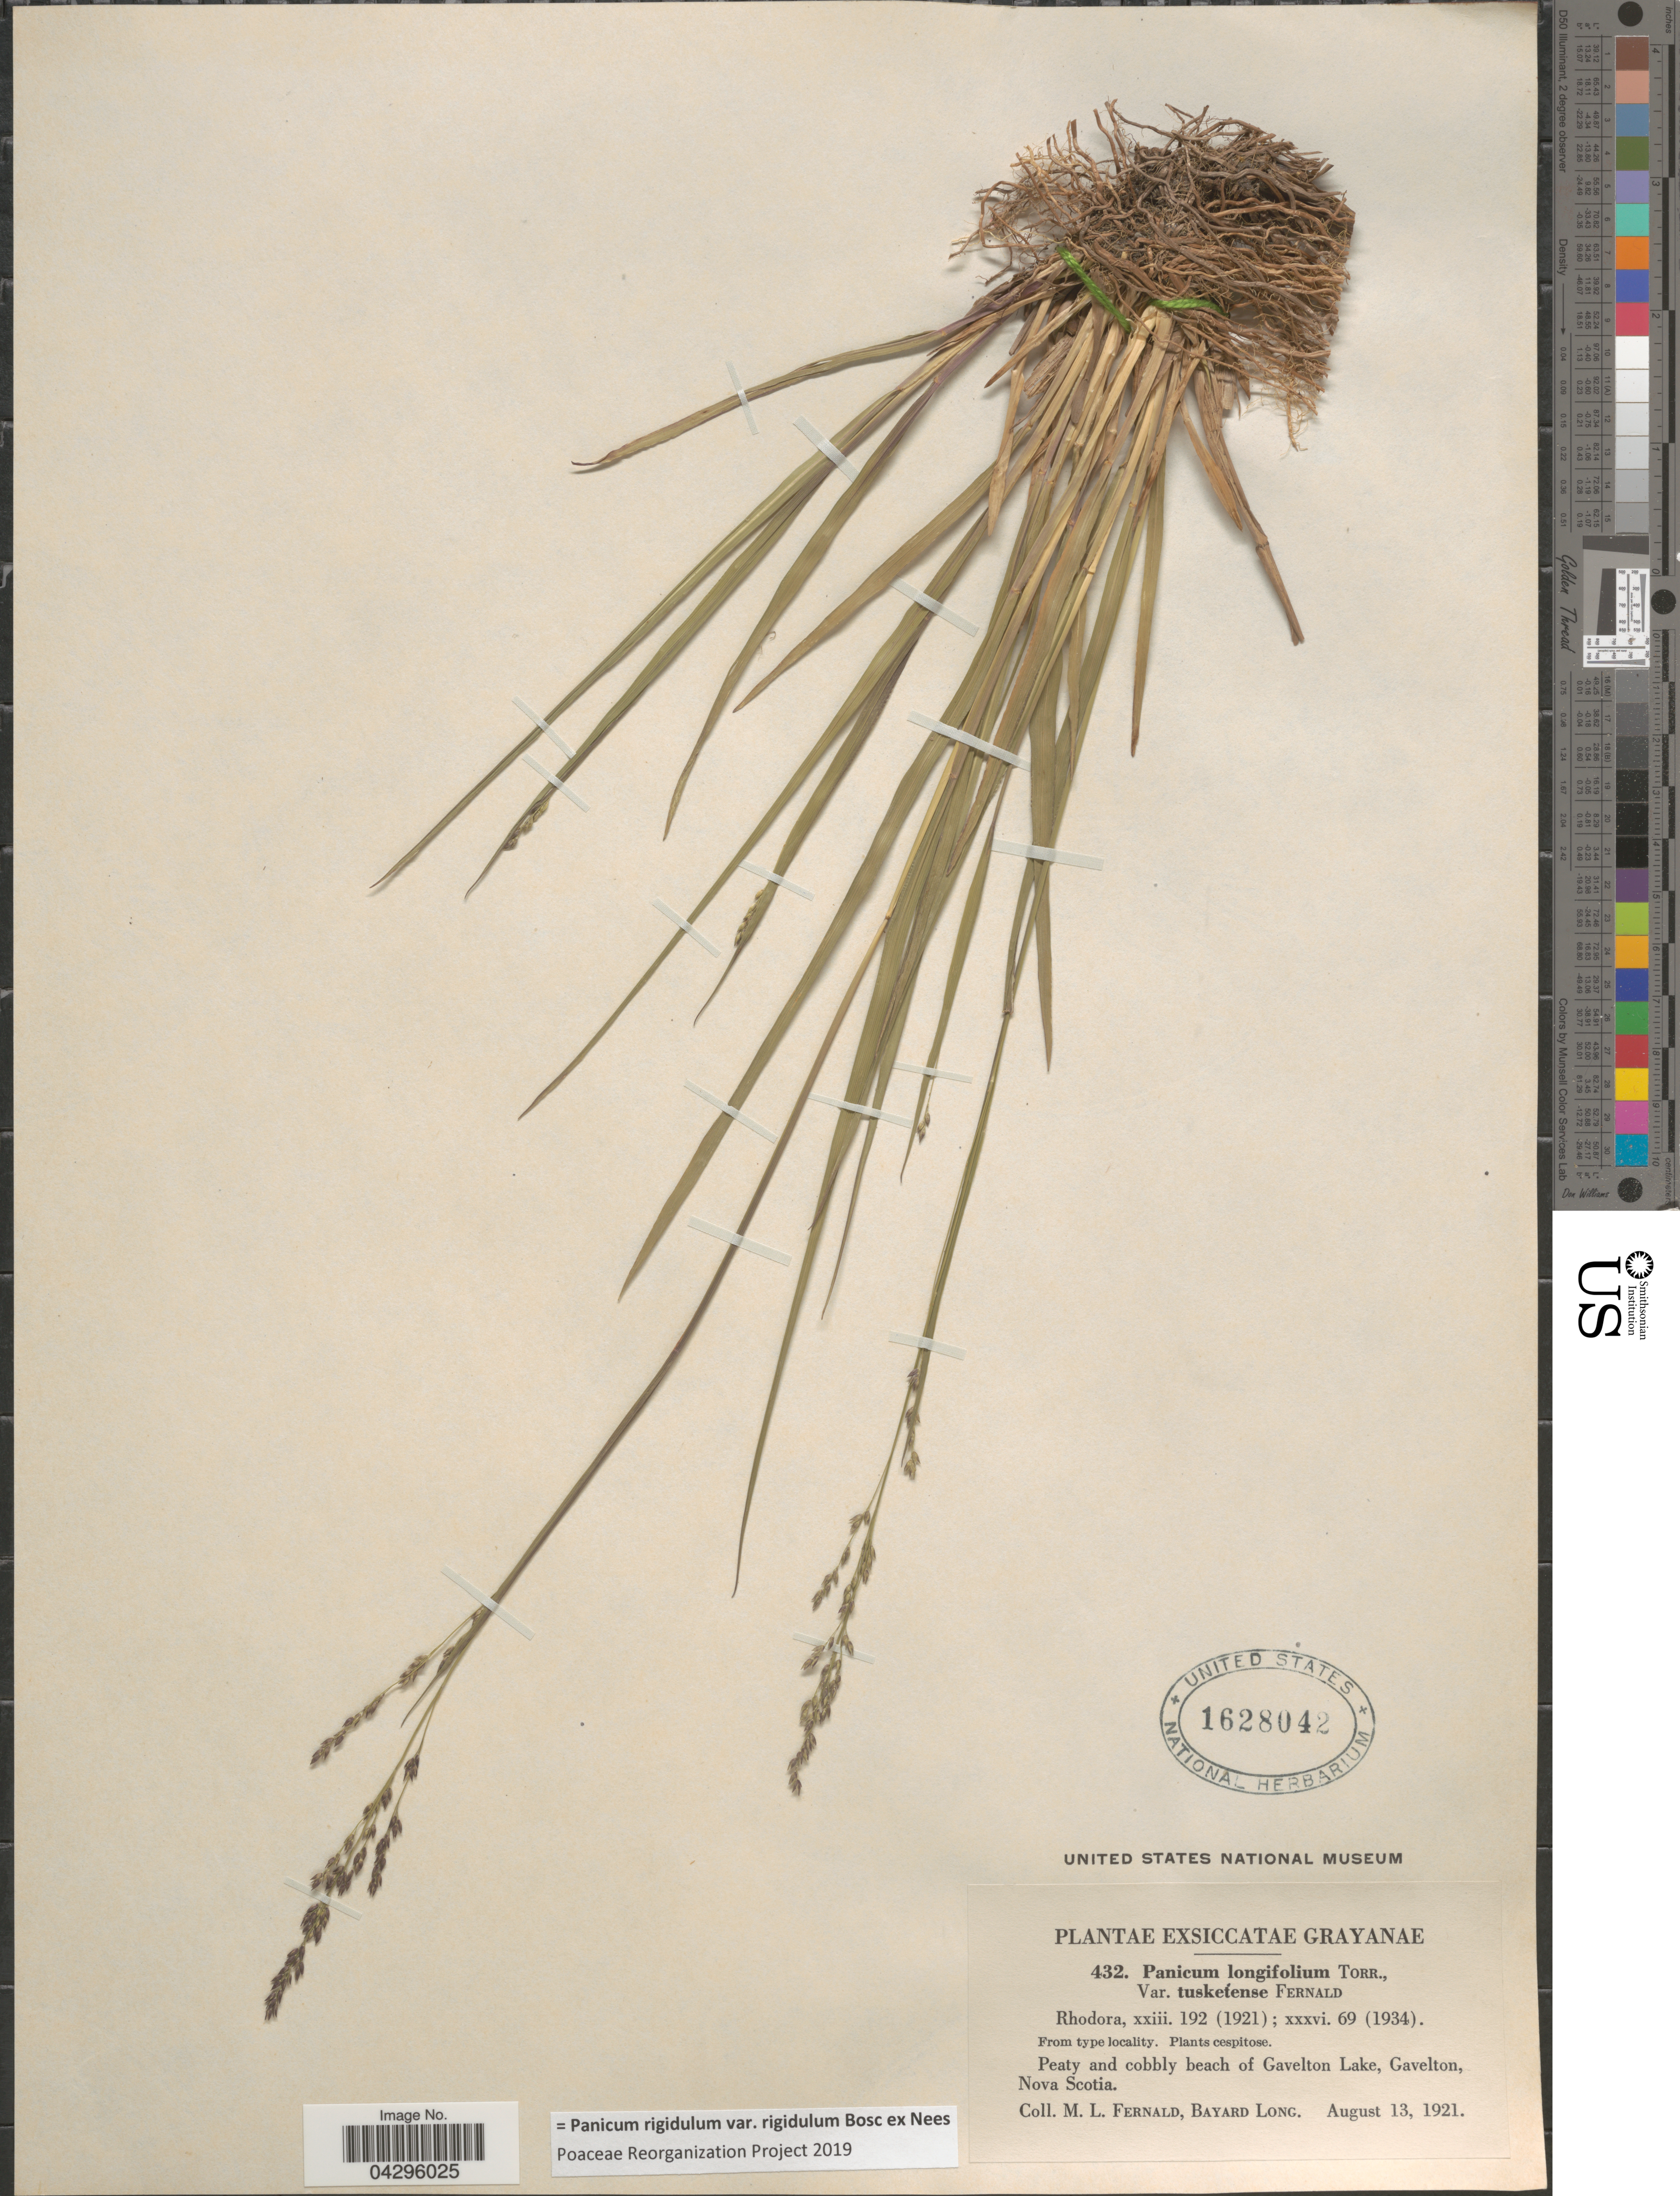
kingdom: Plantae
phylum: Tracheophyta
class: Liliopsida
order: Poales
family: Poaceae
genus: Panicum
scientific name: Panicum rigidulum var. rigidulum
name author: Bosc ex Nees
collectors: M. L. Fernald & B. Long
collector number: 432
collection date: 1921-08-13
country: Canada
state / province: Nova Scotia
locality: Peaty and cobbly beach of Gavelton Lake, Gavelton.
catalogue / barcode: US 1628042